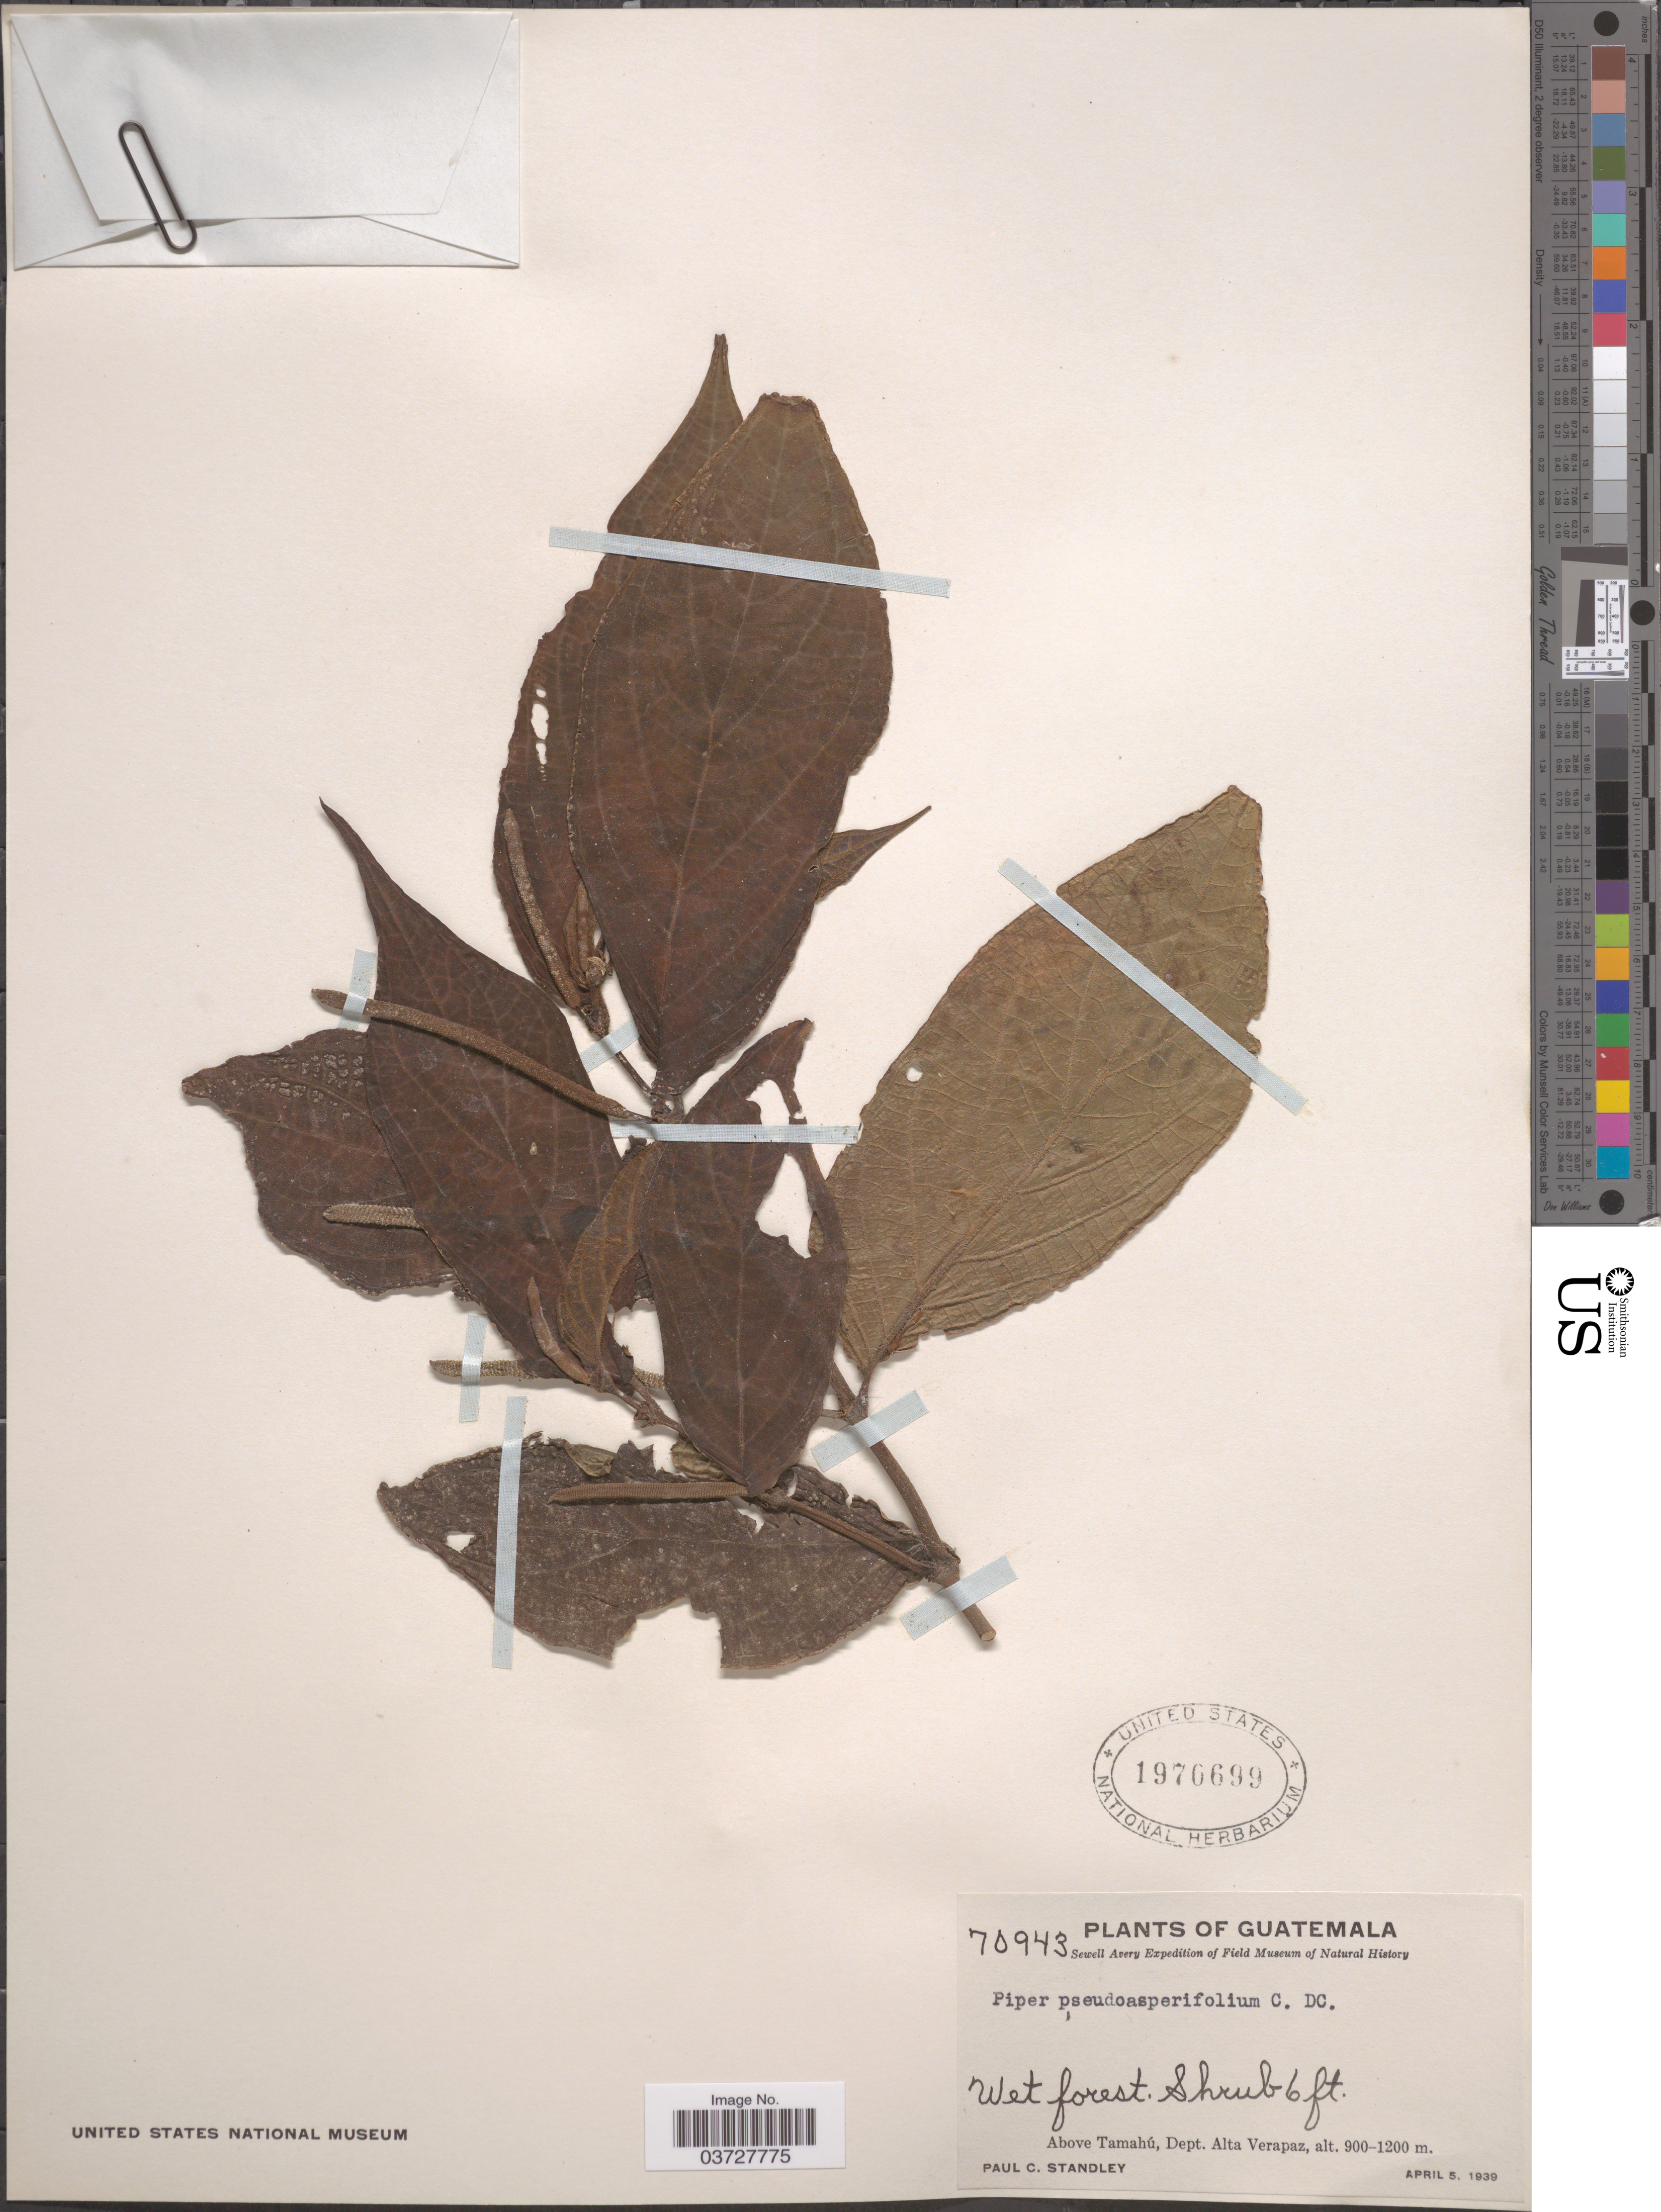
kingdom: Plantae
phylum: Tracheophyta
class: Magnoliopsida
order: Piperales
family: Piperaceae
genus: Piper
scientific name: Piper pseudoasperifolium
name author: C. DC.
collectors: P. C. Standley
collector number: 70943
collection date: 1939-04-05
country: Guatemala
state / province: Alta Verapaz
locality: Above Tamahú, Dept. Alta Verapaz.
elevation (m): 900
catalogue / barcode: US 1970699